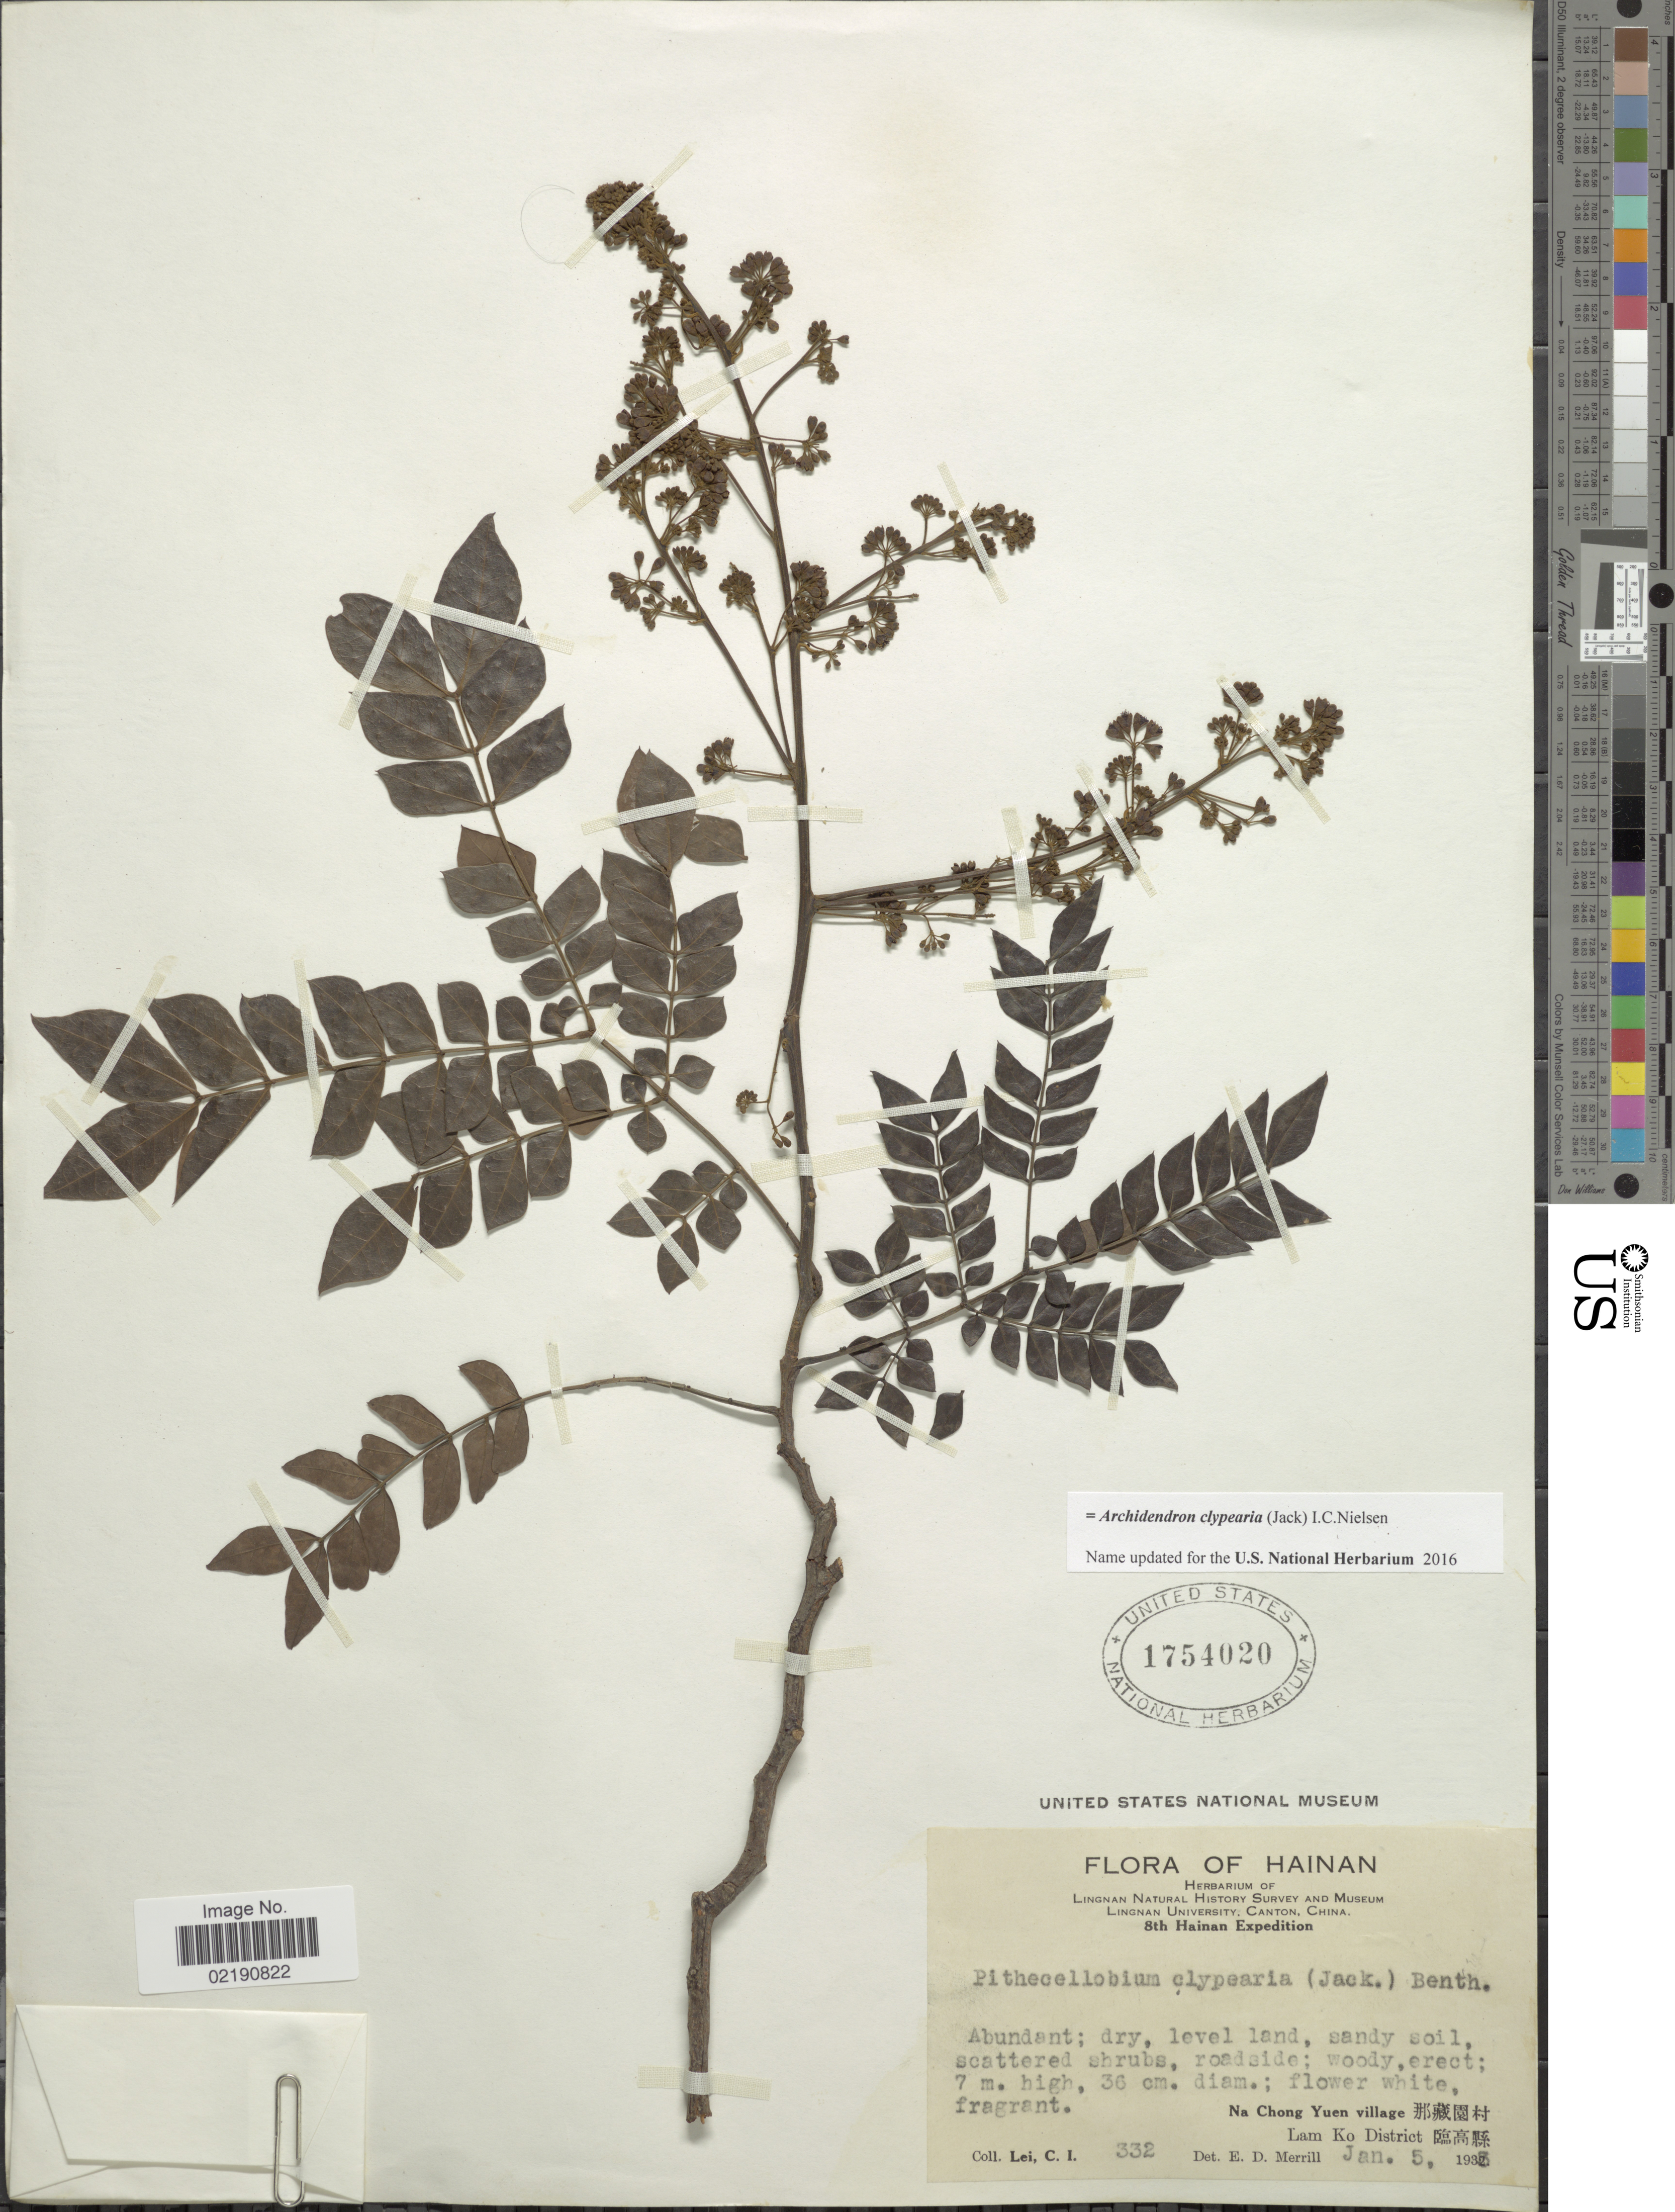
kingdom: Plantae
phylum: Tracheophyta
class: Magnoliopsida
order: Fabales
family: Fabaceae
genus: Archidendron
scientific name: Archidendron clypearia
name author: (Jack) I.C. Nielsen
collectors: C. I. Lei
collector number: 332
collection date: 1933-01-05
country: China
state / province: Hainan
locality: Na Chong Yuen village, Lam Ko District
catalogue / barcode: US 1754020